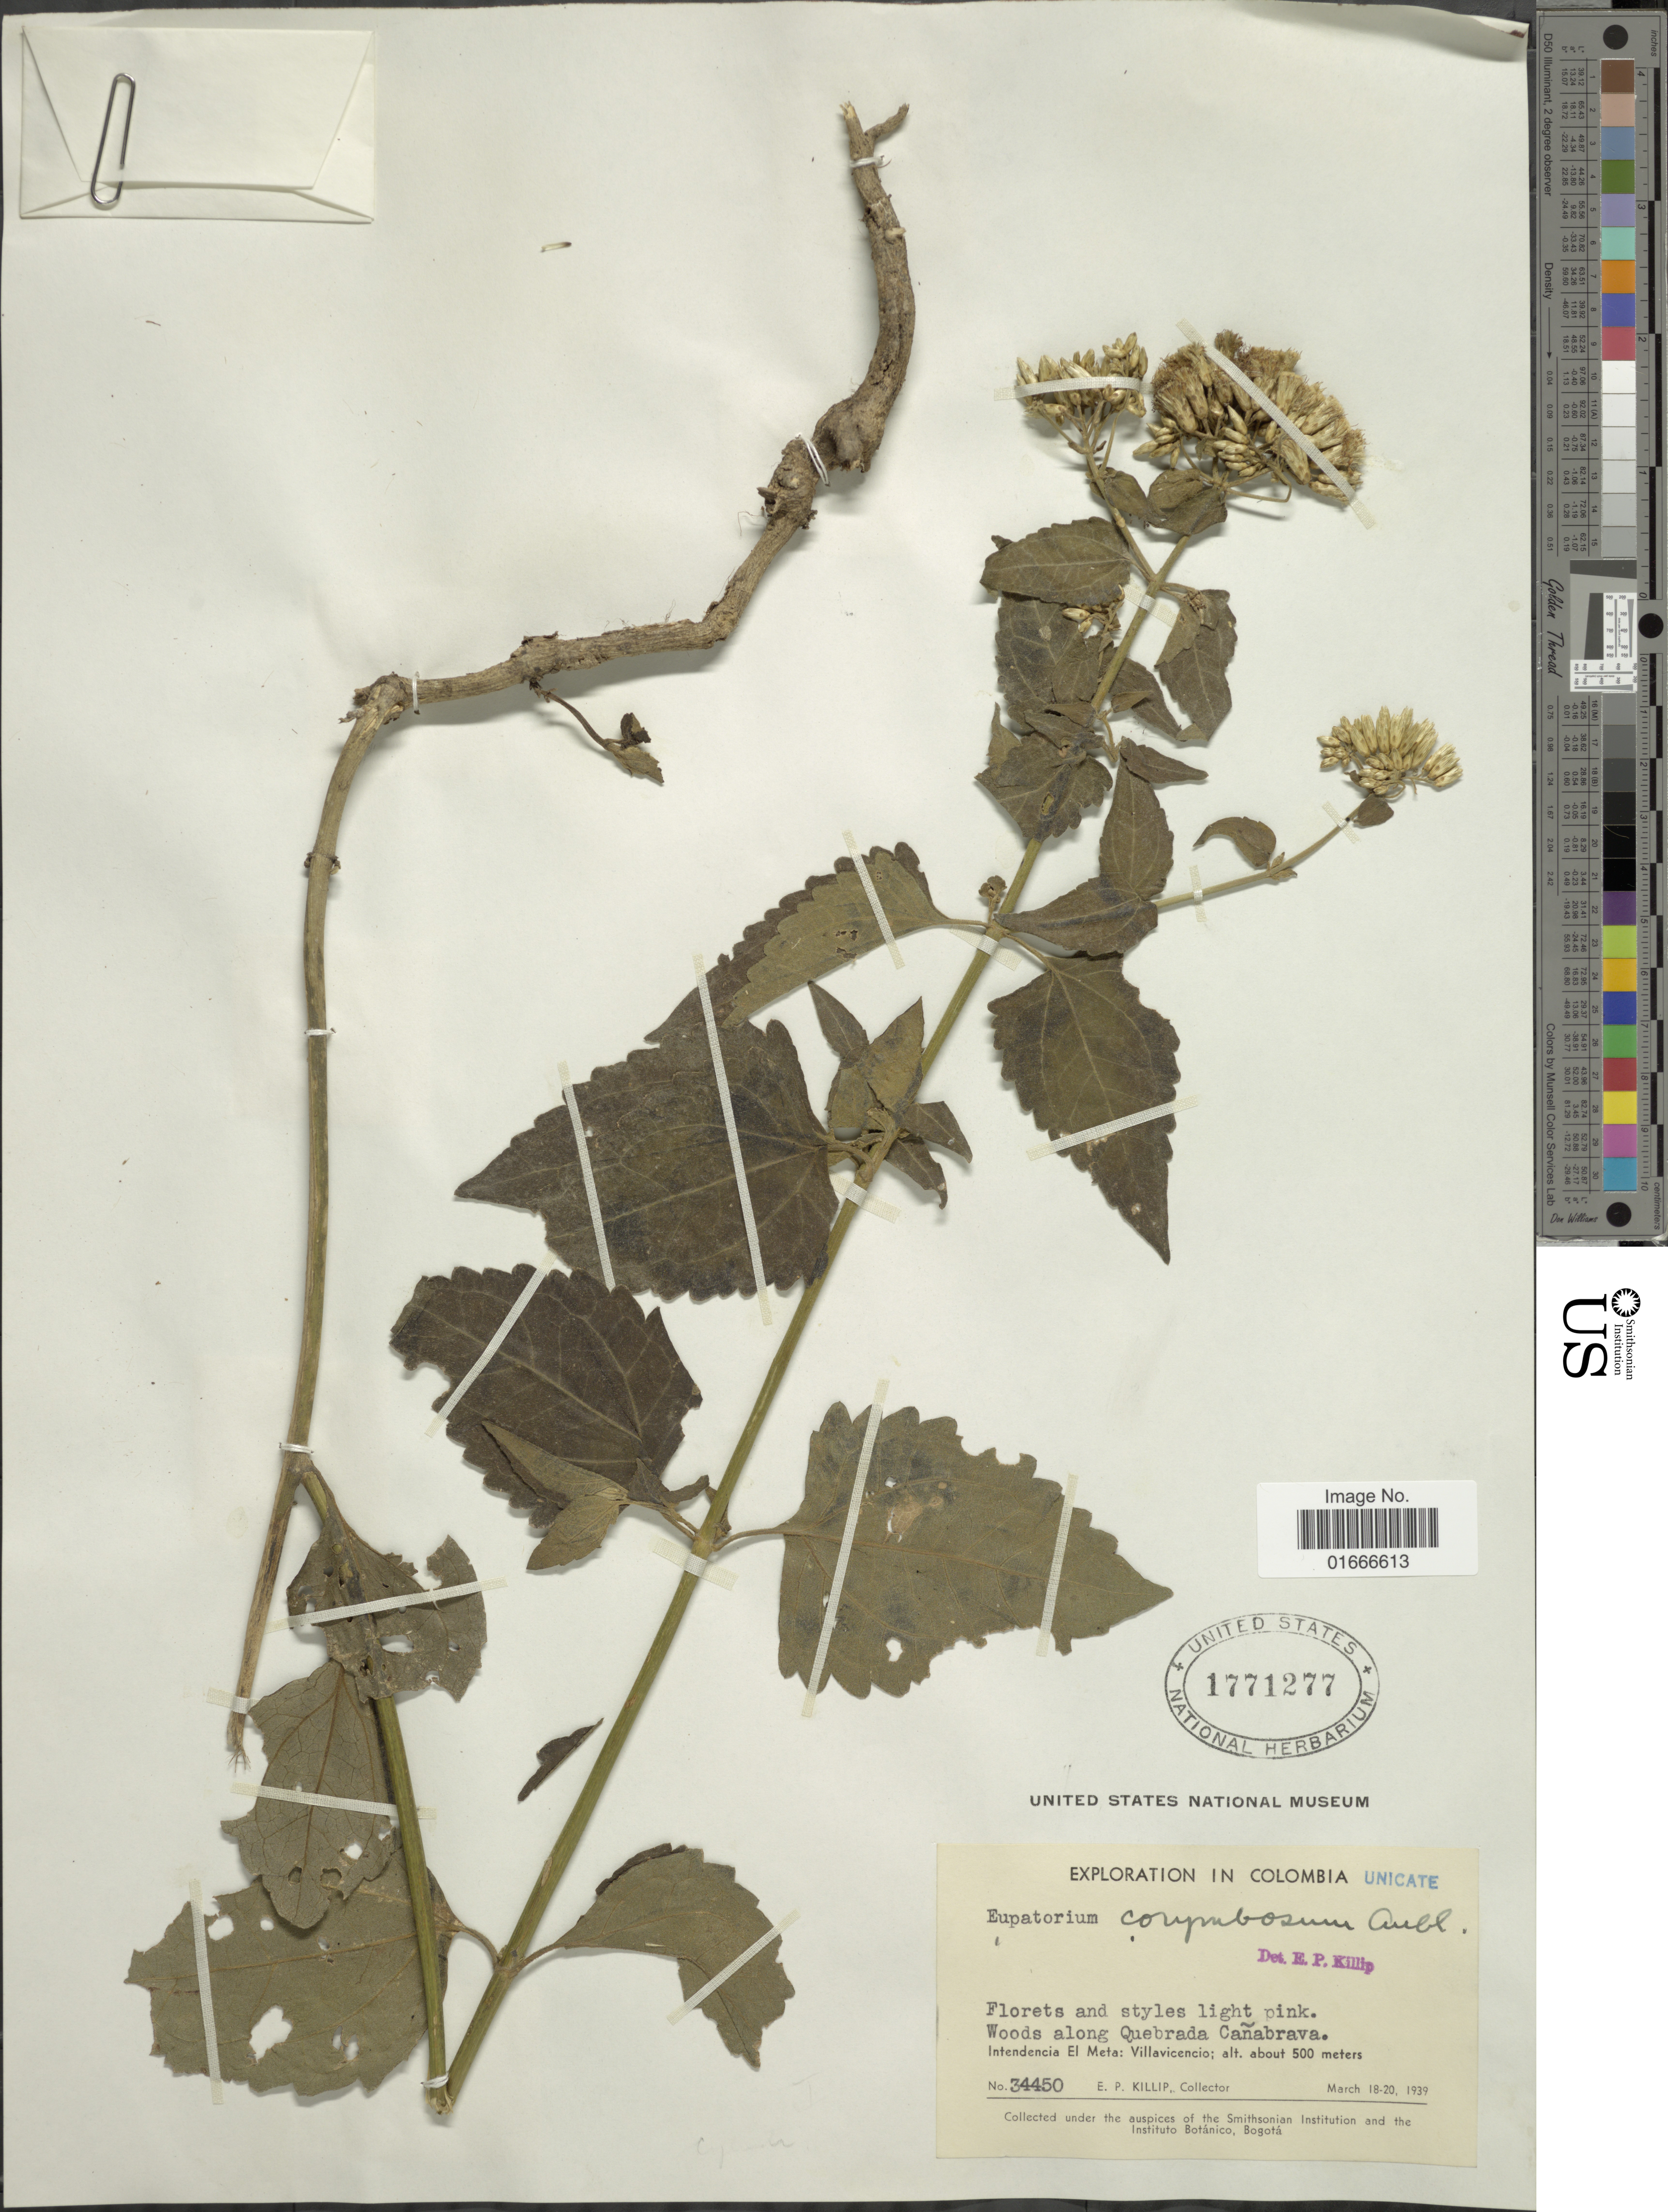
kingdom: Plantae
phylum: Tracheophyta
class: Magnoliopsida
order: Asterales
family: Asteraceae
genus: Chromolaena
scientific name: Chromolaena corymbosa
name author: (Aubl.) R.M. King & H. Rob.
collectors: E. P. Killip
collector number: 34450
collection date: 1939-03-18/1939-03-20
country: Colombia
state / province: Meta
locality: Wods along Quebrada Canabrava, Intendencia El Meta, Villavicencio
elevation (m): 500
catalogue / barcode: US 1771277